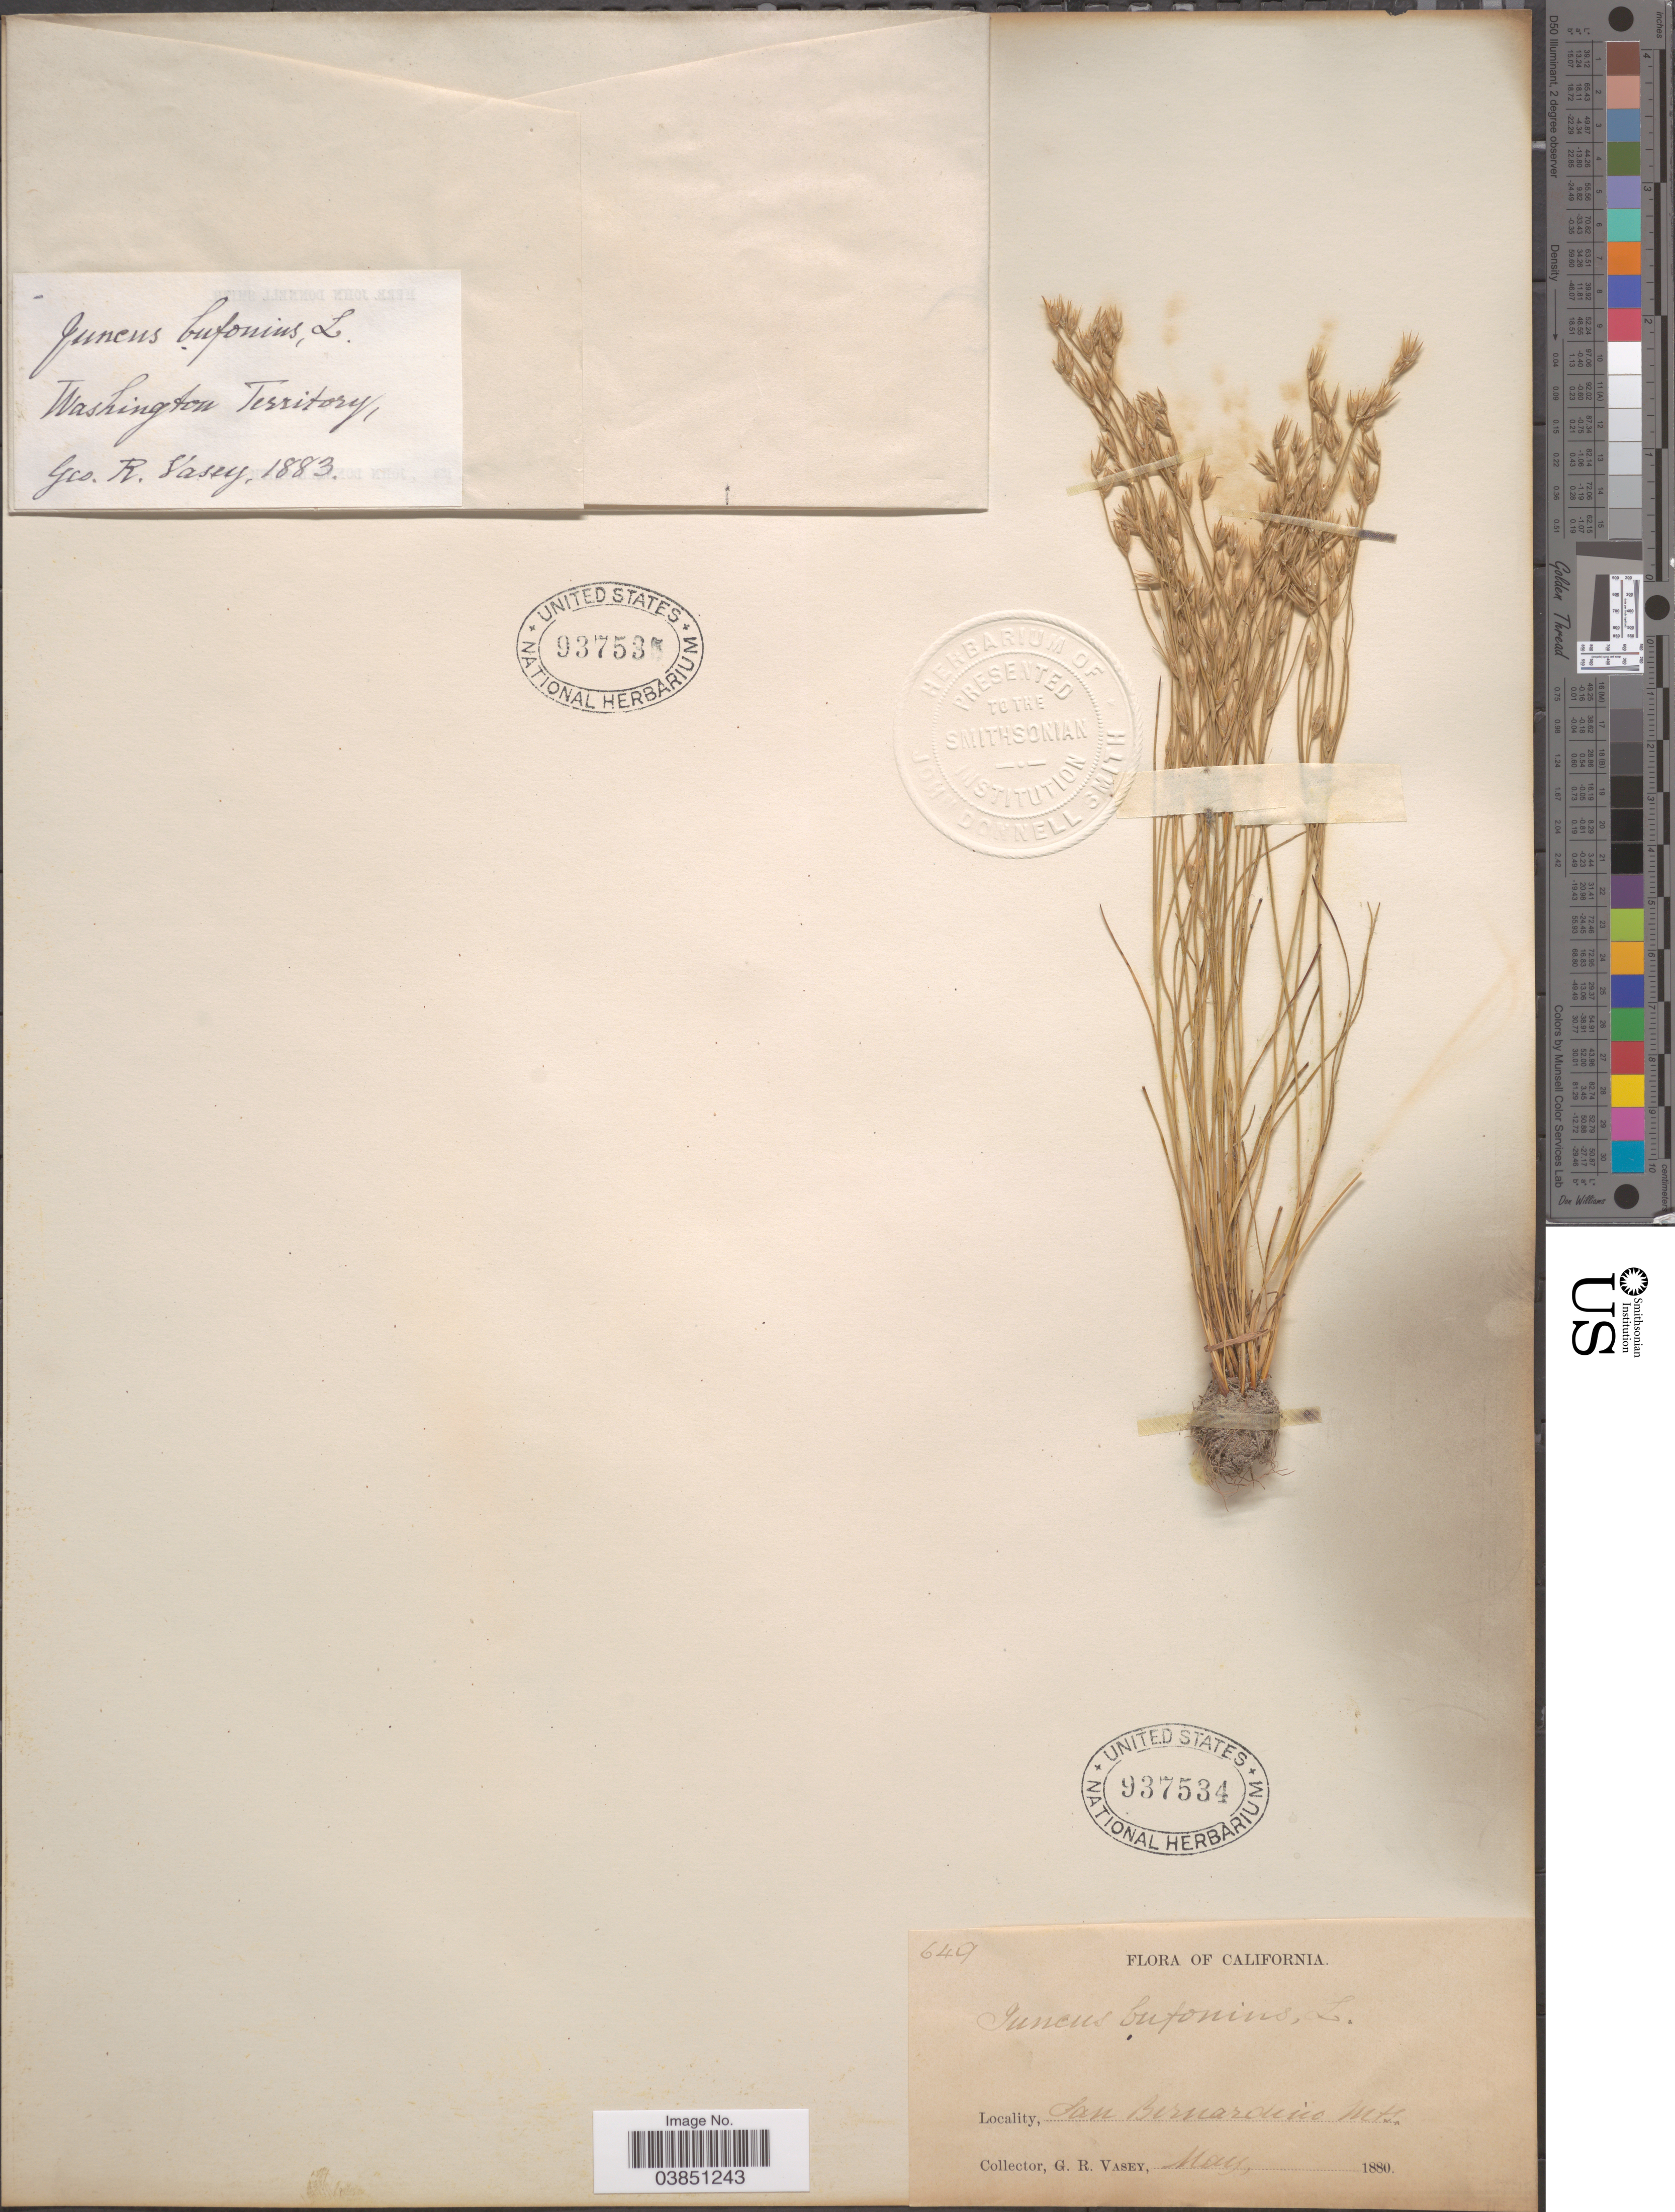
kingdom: Plantae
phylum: Tracheophyta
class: Liliopsida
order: Poales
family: Juncaceae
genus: Juncus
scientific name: Juncus bufonius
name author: L.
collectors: G. R. Vasey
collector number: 649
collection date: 1880-05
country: United States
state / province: California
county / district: San Bernardino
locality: San Bernardino Mts.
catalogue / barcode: US 937534